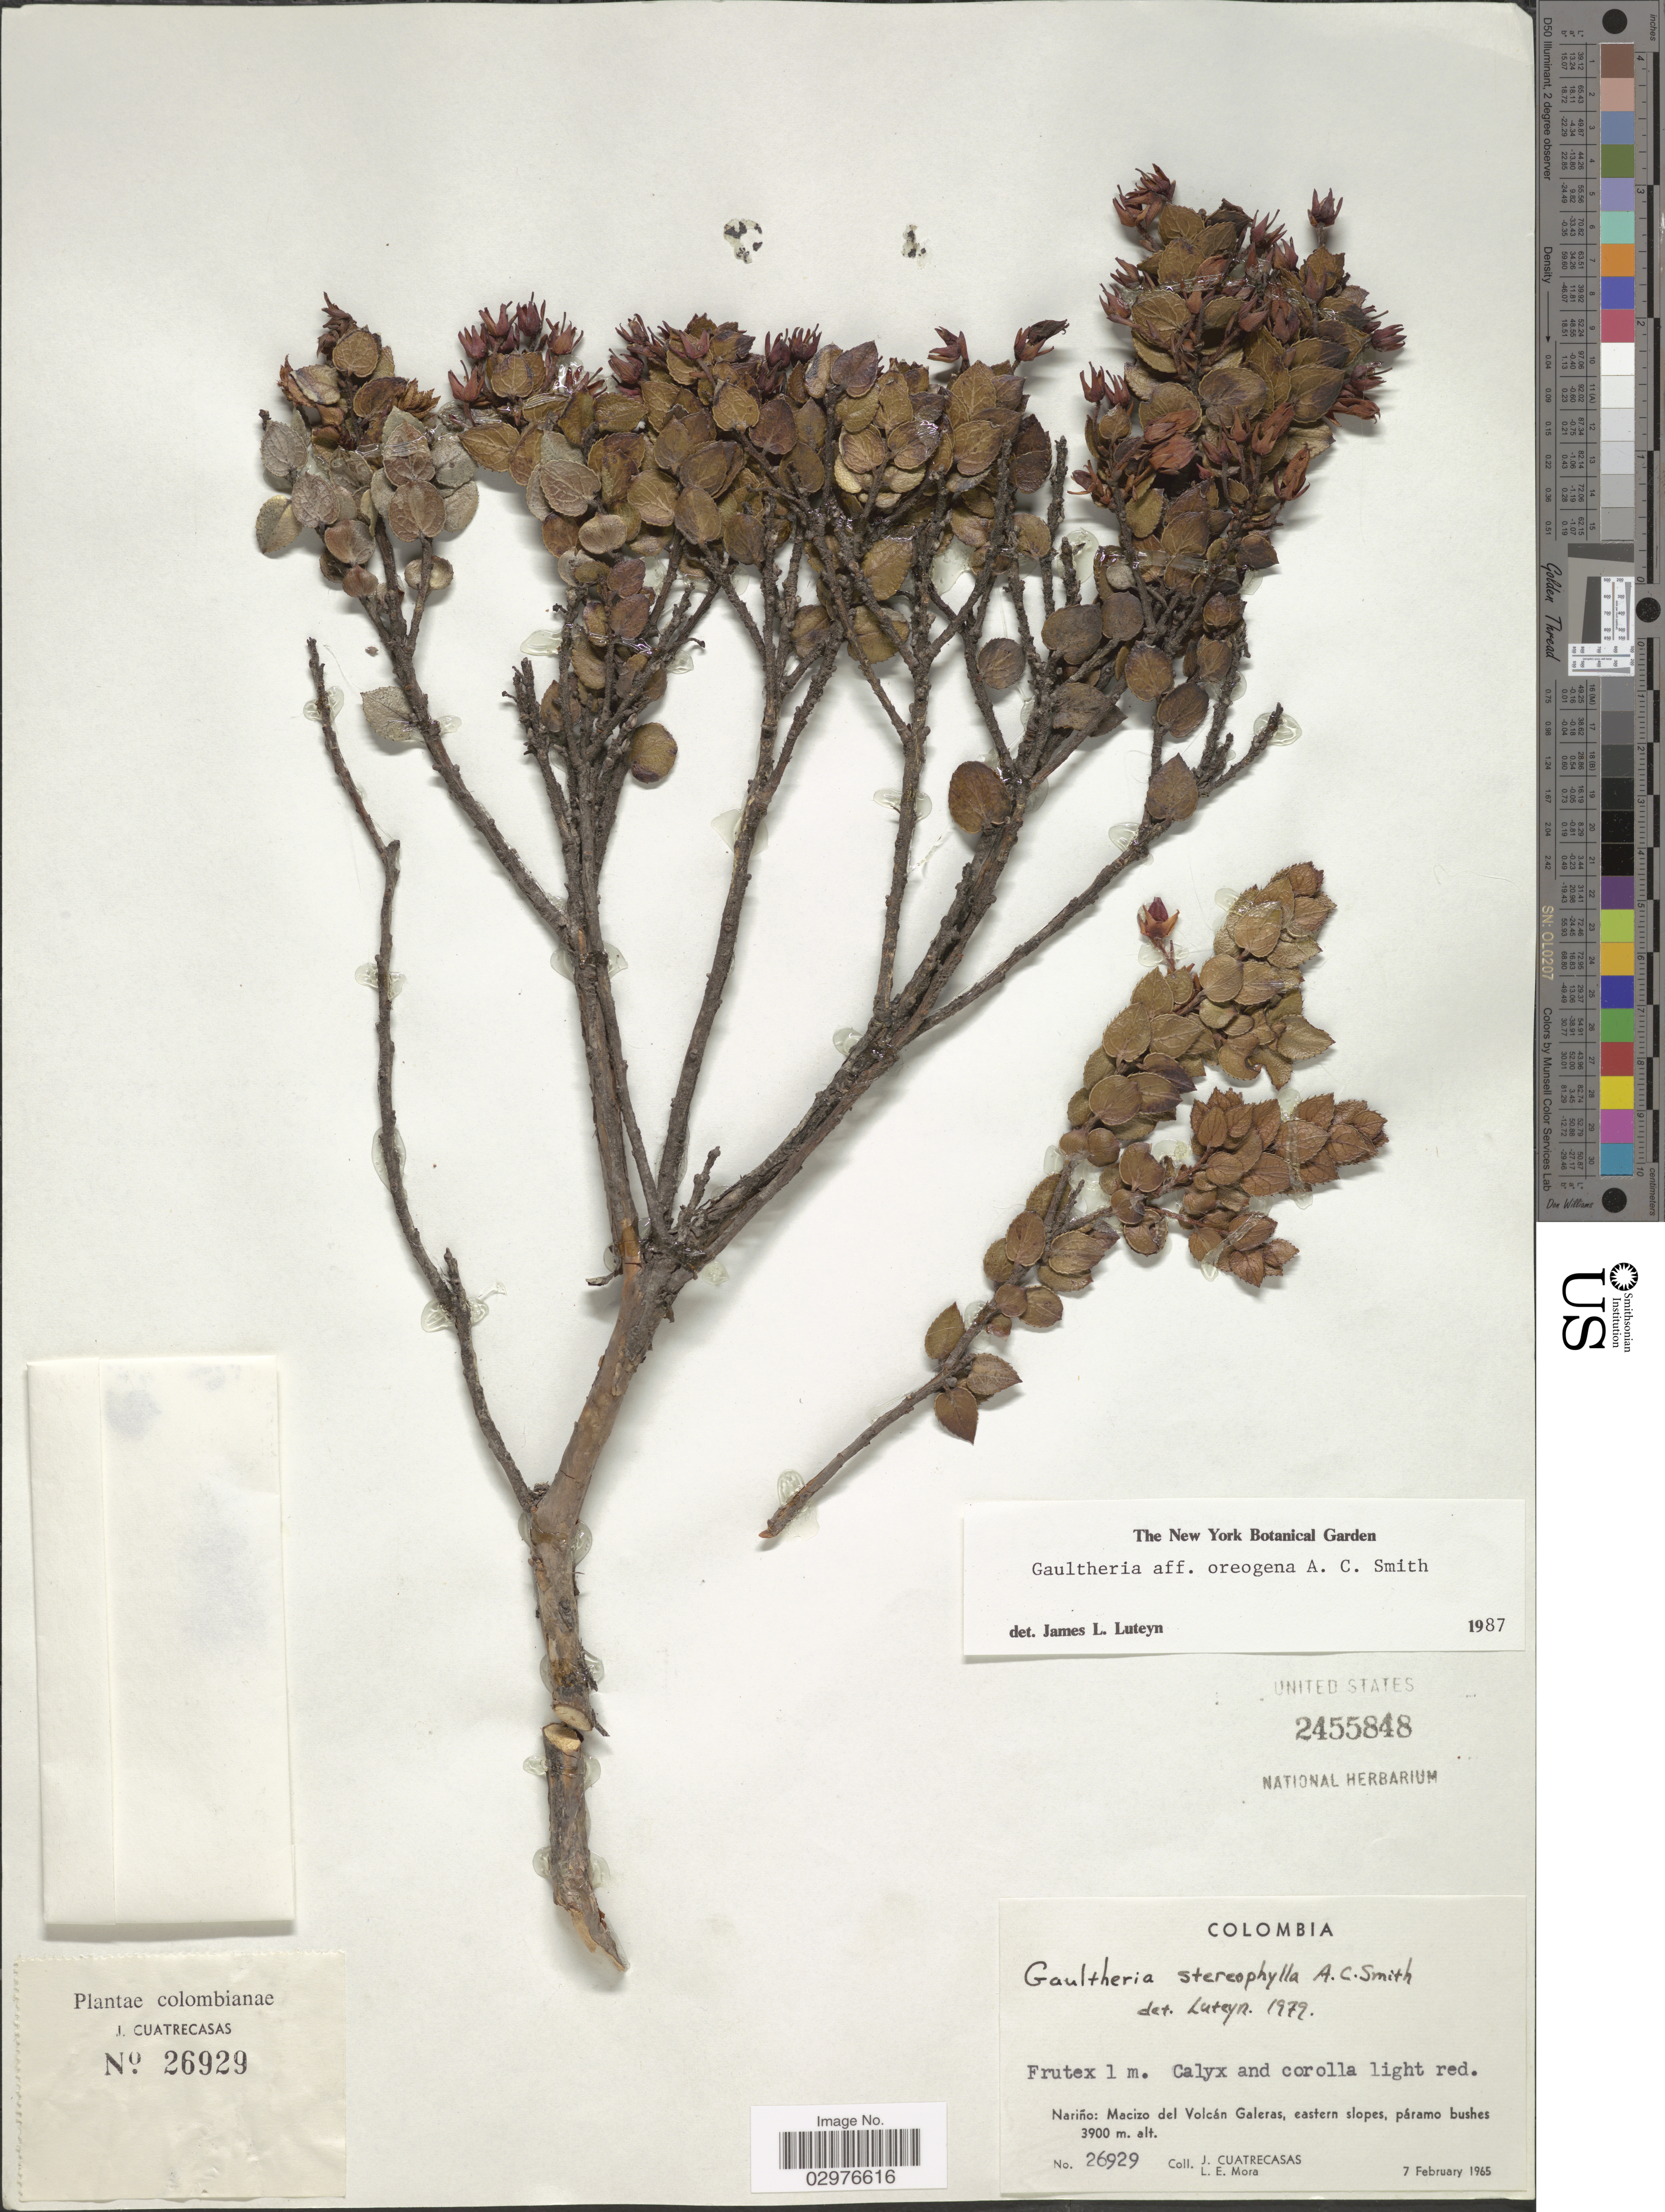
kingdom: Plantae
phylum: Tracheophyta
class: Magnoliopsida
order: Ericales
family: Ericaceae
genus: Gaultheria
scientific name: Gaultheria oreogena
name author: A.C. Sm.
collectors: J. Cuatrecasas & L. Mora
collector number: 26929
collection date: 1965-02-07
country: Colombia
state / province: Nariño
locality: Macizo del Volcán Galeras, eastern slopes.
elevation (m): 3900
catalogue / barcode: US 2455848